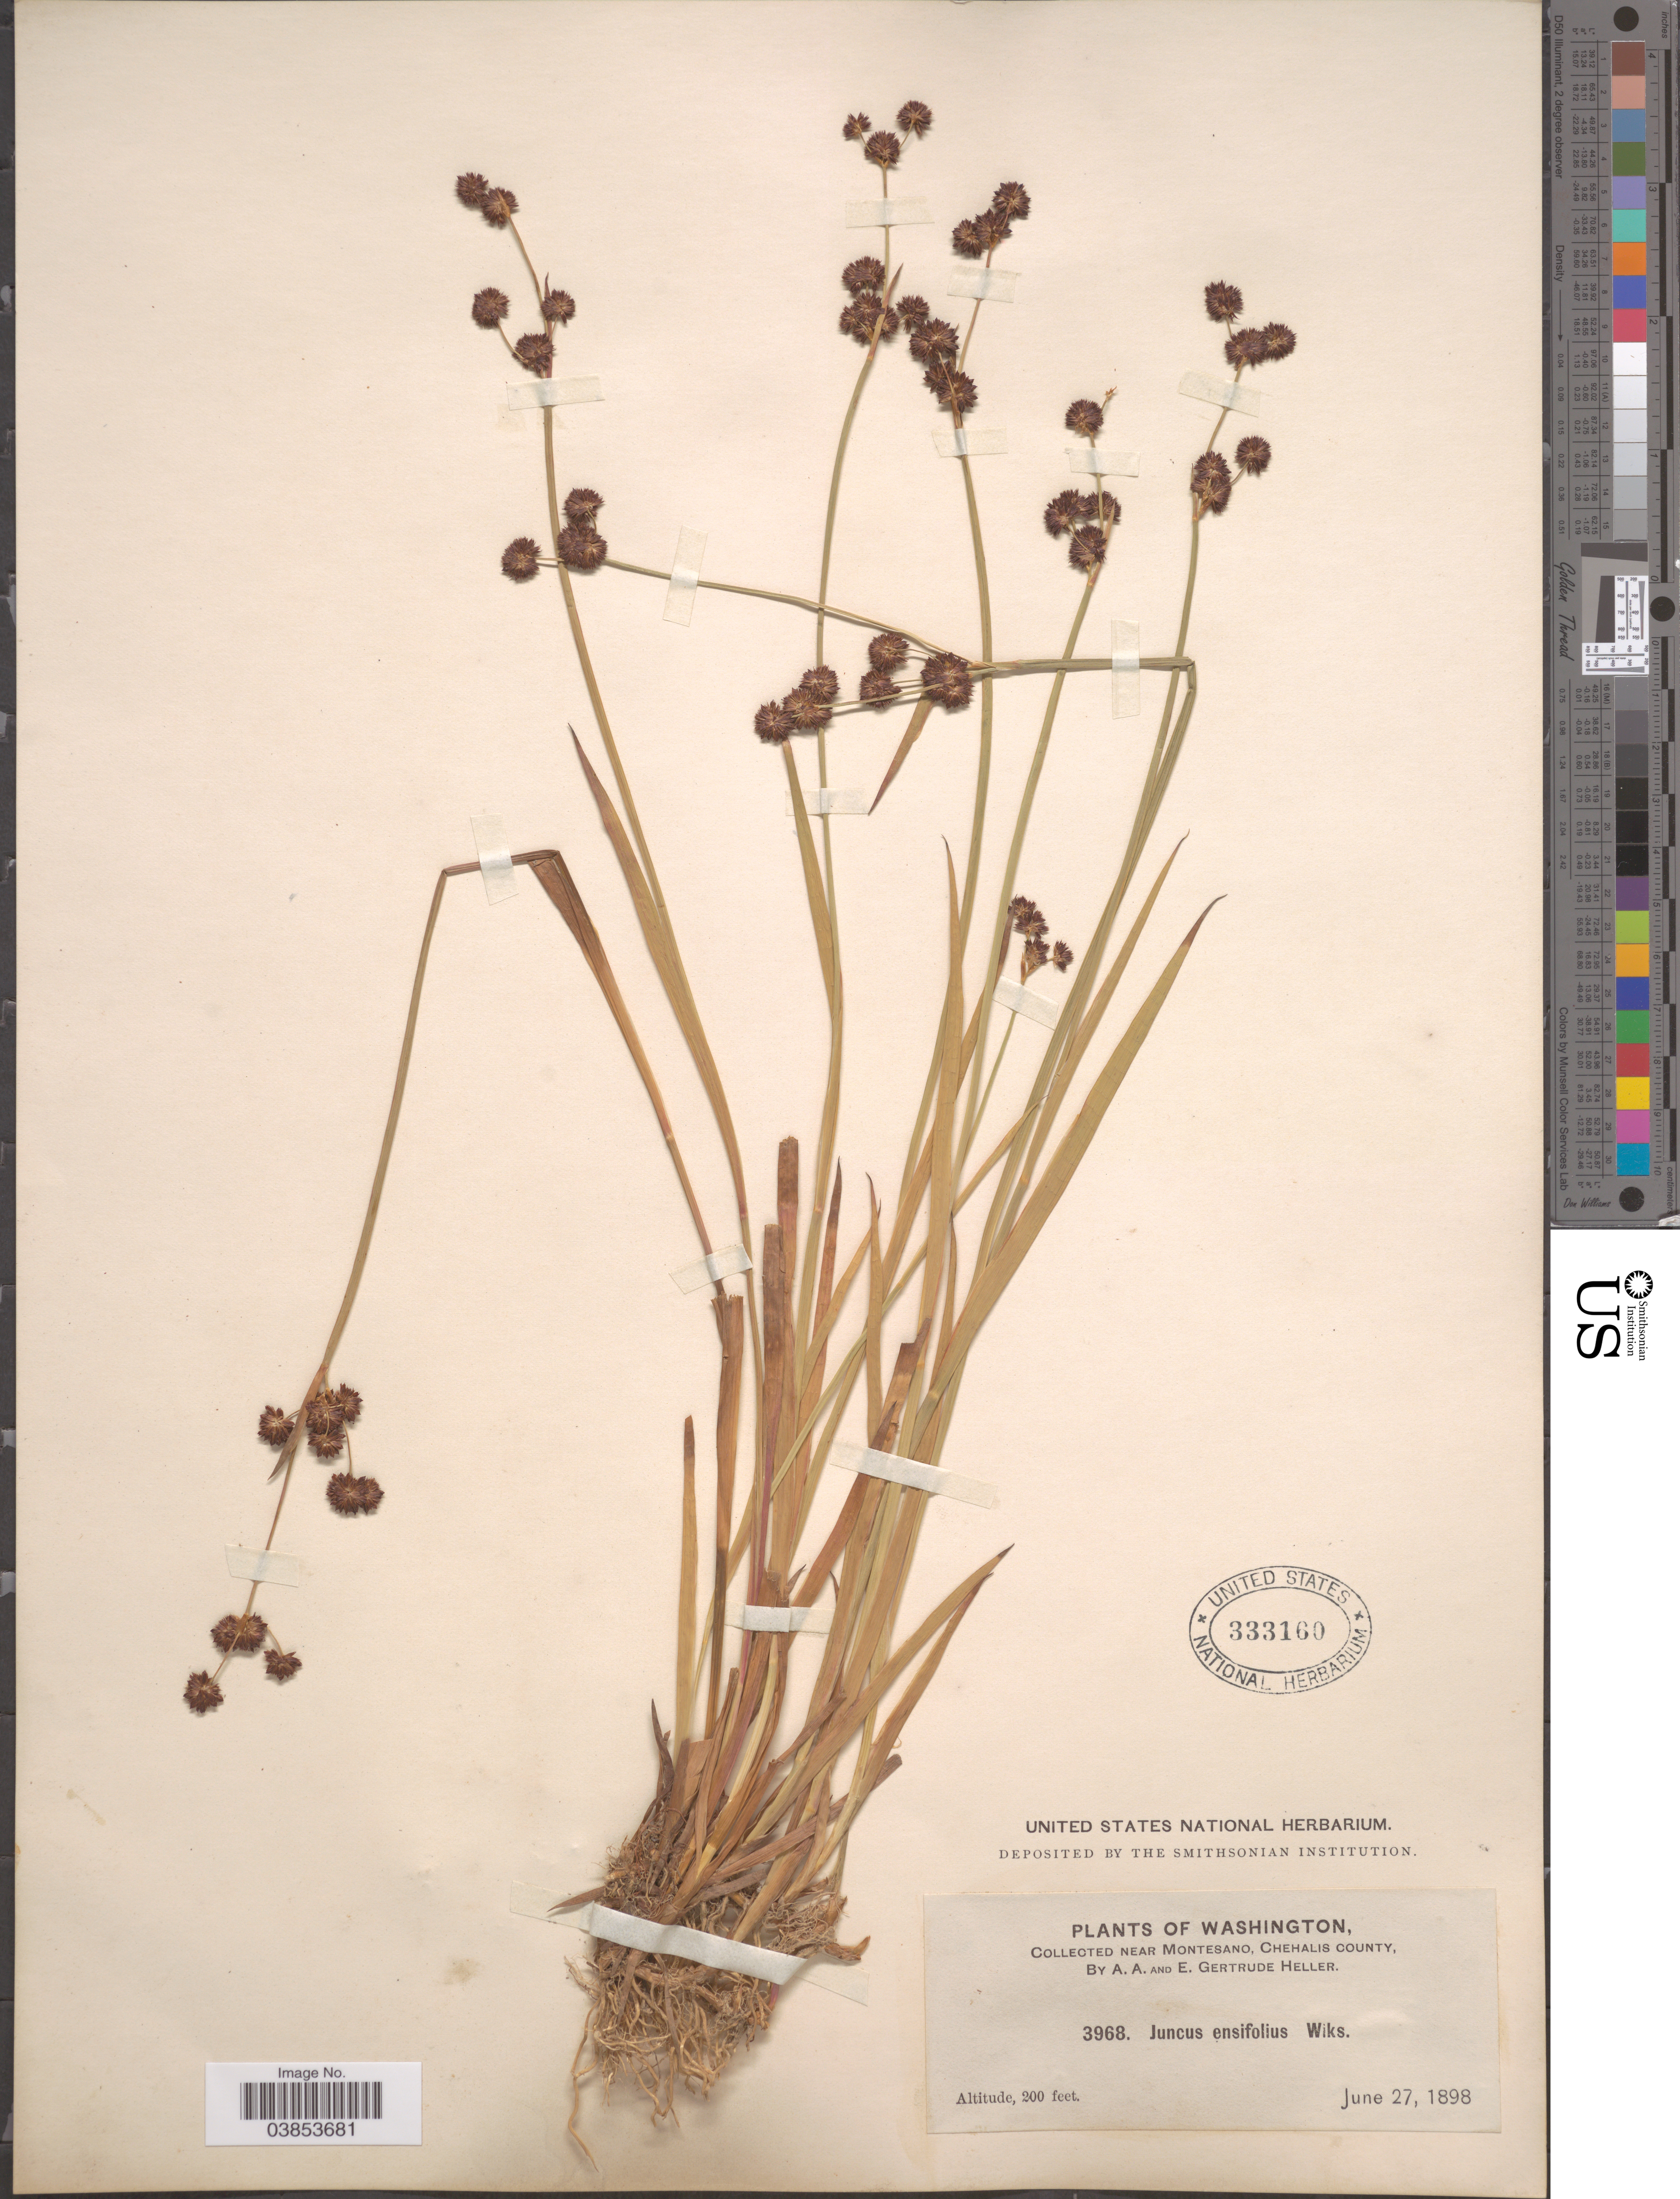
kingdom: Plantae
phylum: Tracheophyta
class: Liliopsida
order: Poales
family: Juncaceae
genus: Juncus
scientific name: Juncus ensifolius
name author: Wikstr.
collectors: A. A. Heller & E. G. Heller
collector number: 3968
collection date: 1898-06-27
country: United States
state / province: Washington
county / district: Grays Harbor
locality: Near Montesano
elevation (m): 61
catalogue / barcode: US 333160